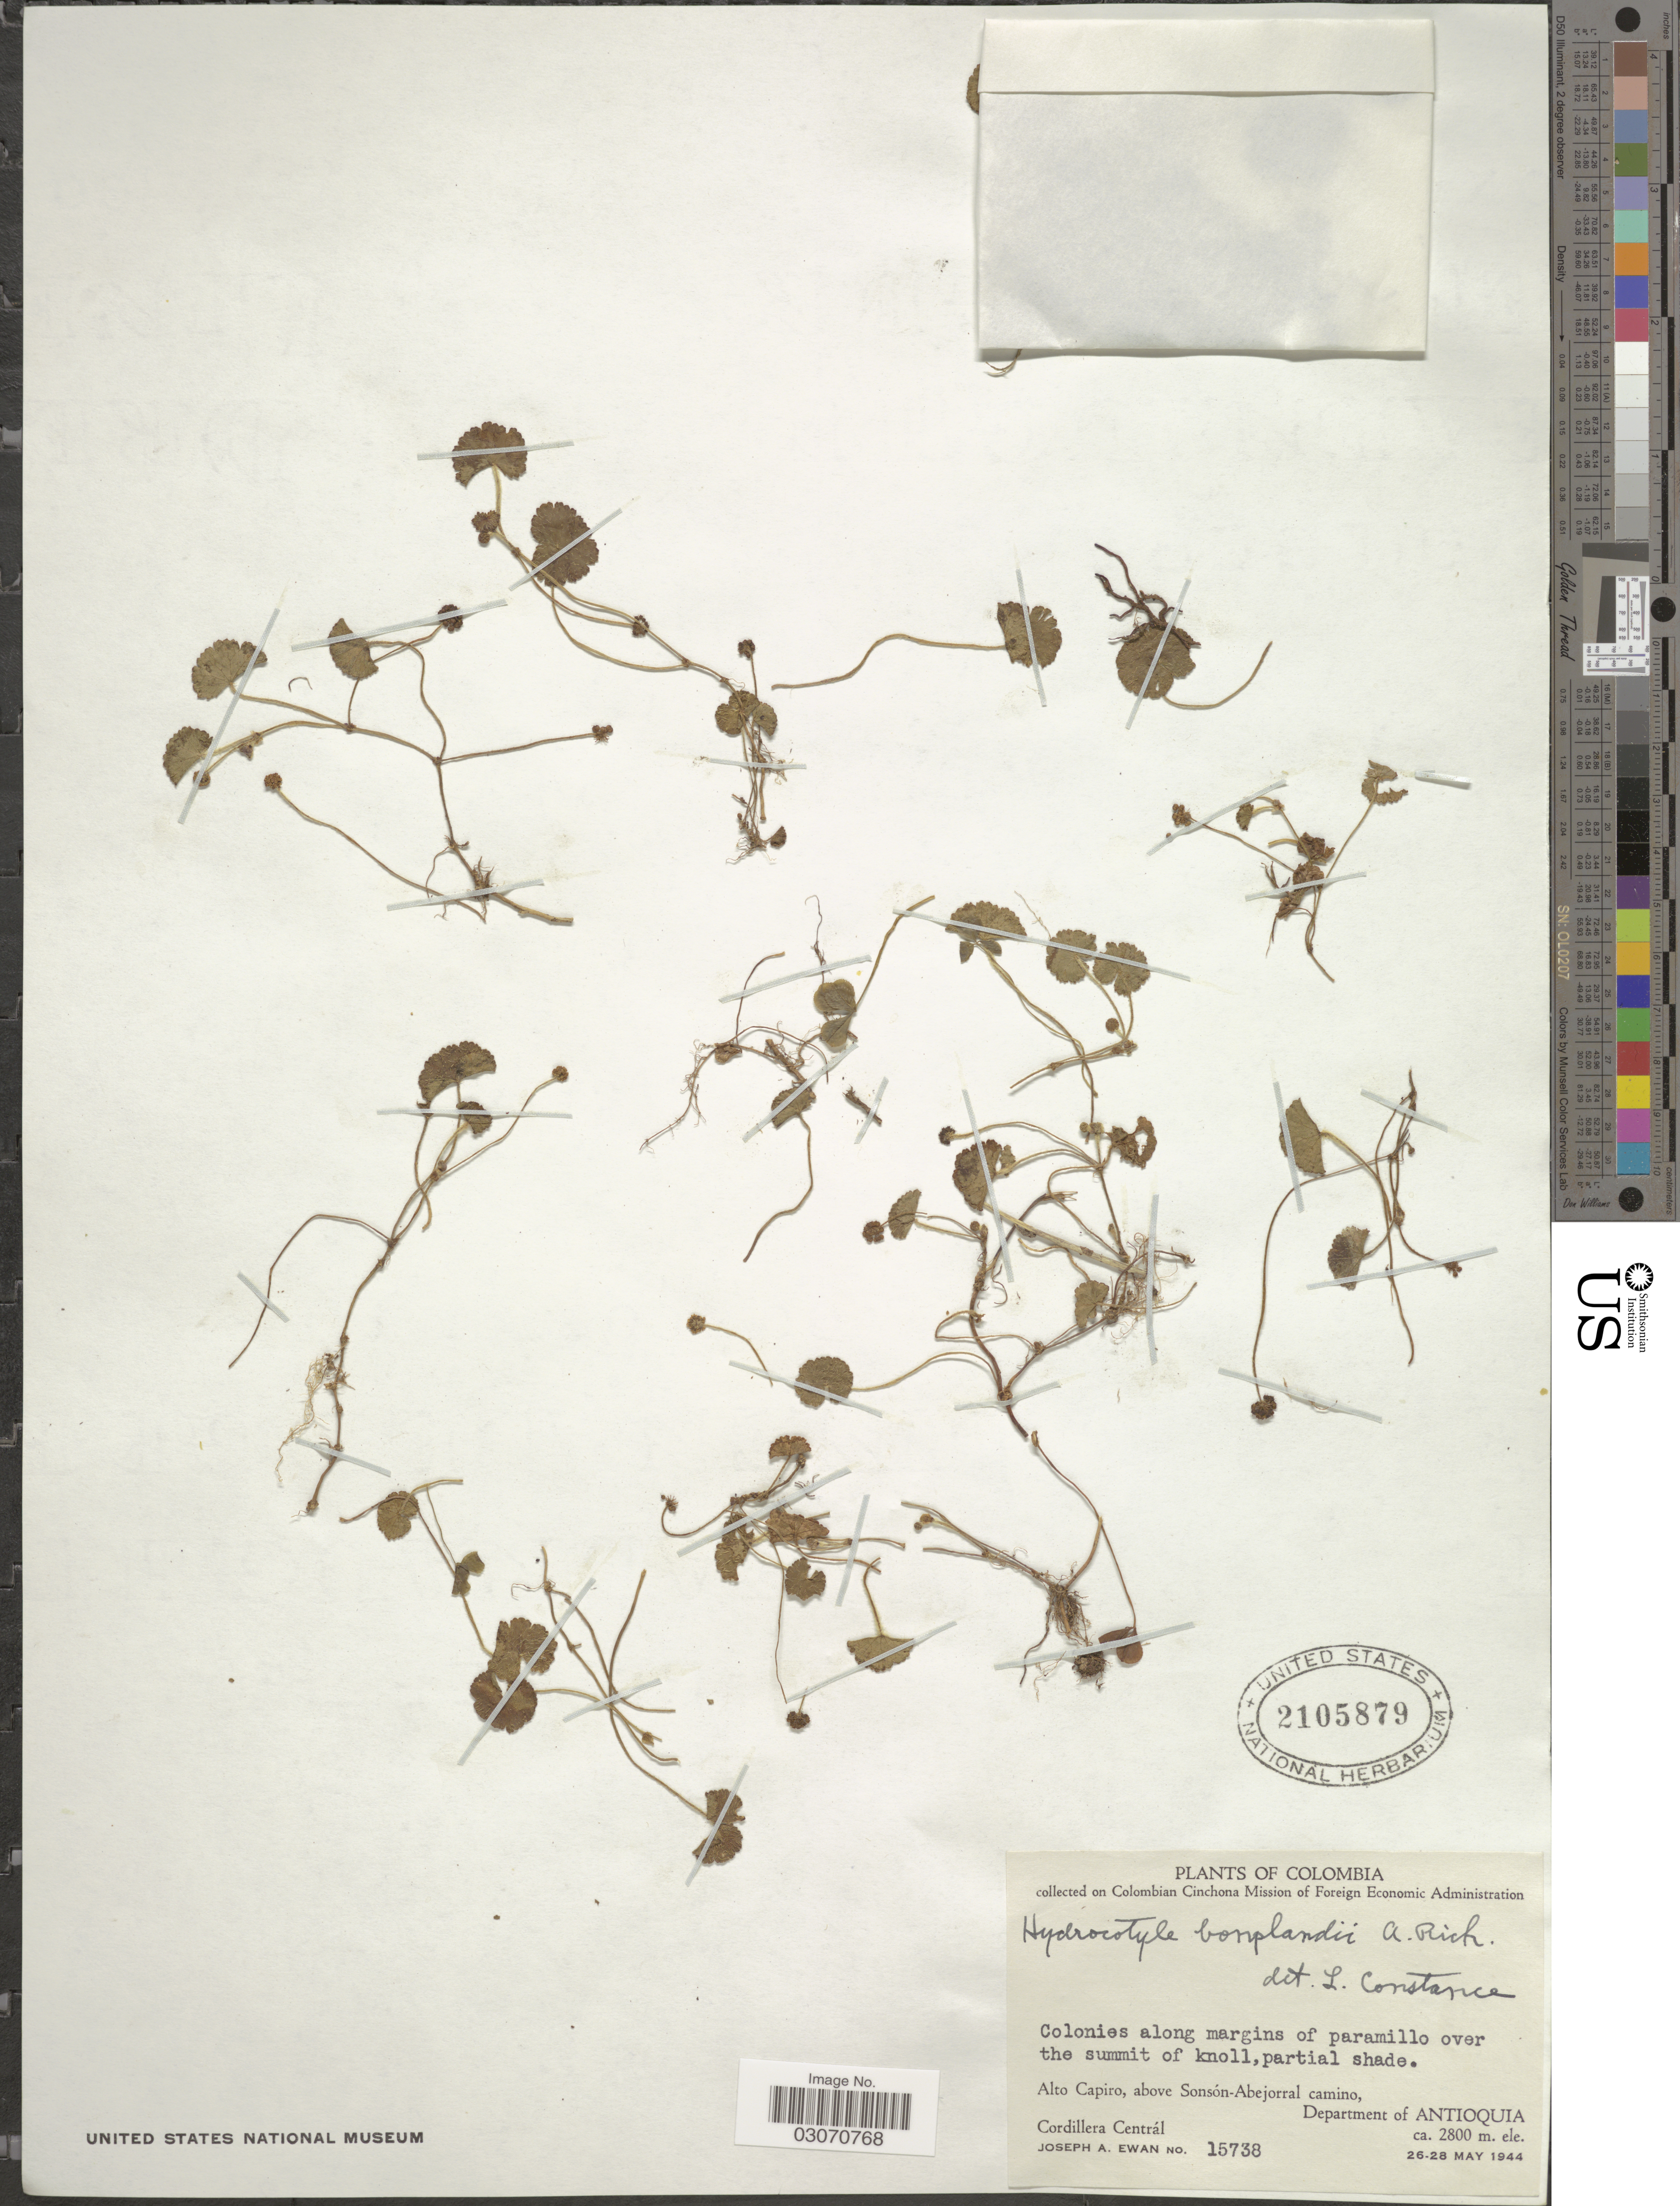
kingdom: Plantae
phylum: Tracheophyta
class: Magnoliopsida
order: Apiales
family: Araliaceae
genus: Hydrocotyle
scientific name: Hydrocotyle bonplandii var. bonplandii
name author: A. Rich.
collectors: J. A. Ewan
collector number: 15738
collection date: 1944-05-26/1944-05-28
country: Colombia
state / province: Antioquia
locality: Colonies along margins of paramillo over the summit of knoll, partial shade. Alto Capiro, above Sonsón-Abejorral camino, Department of Antioquia.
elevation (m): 2800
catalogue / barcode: US 2105879